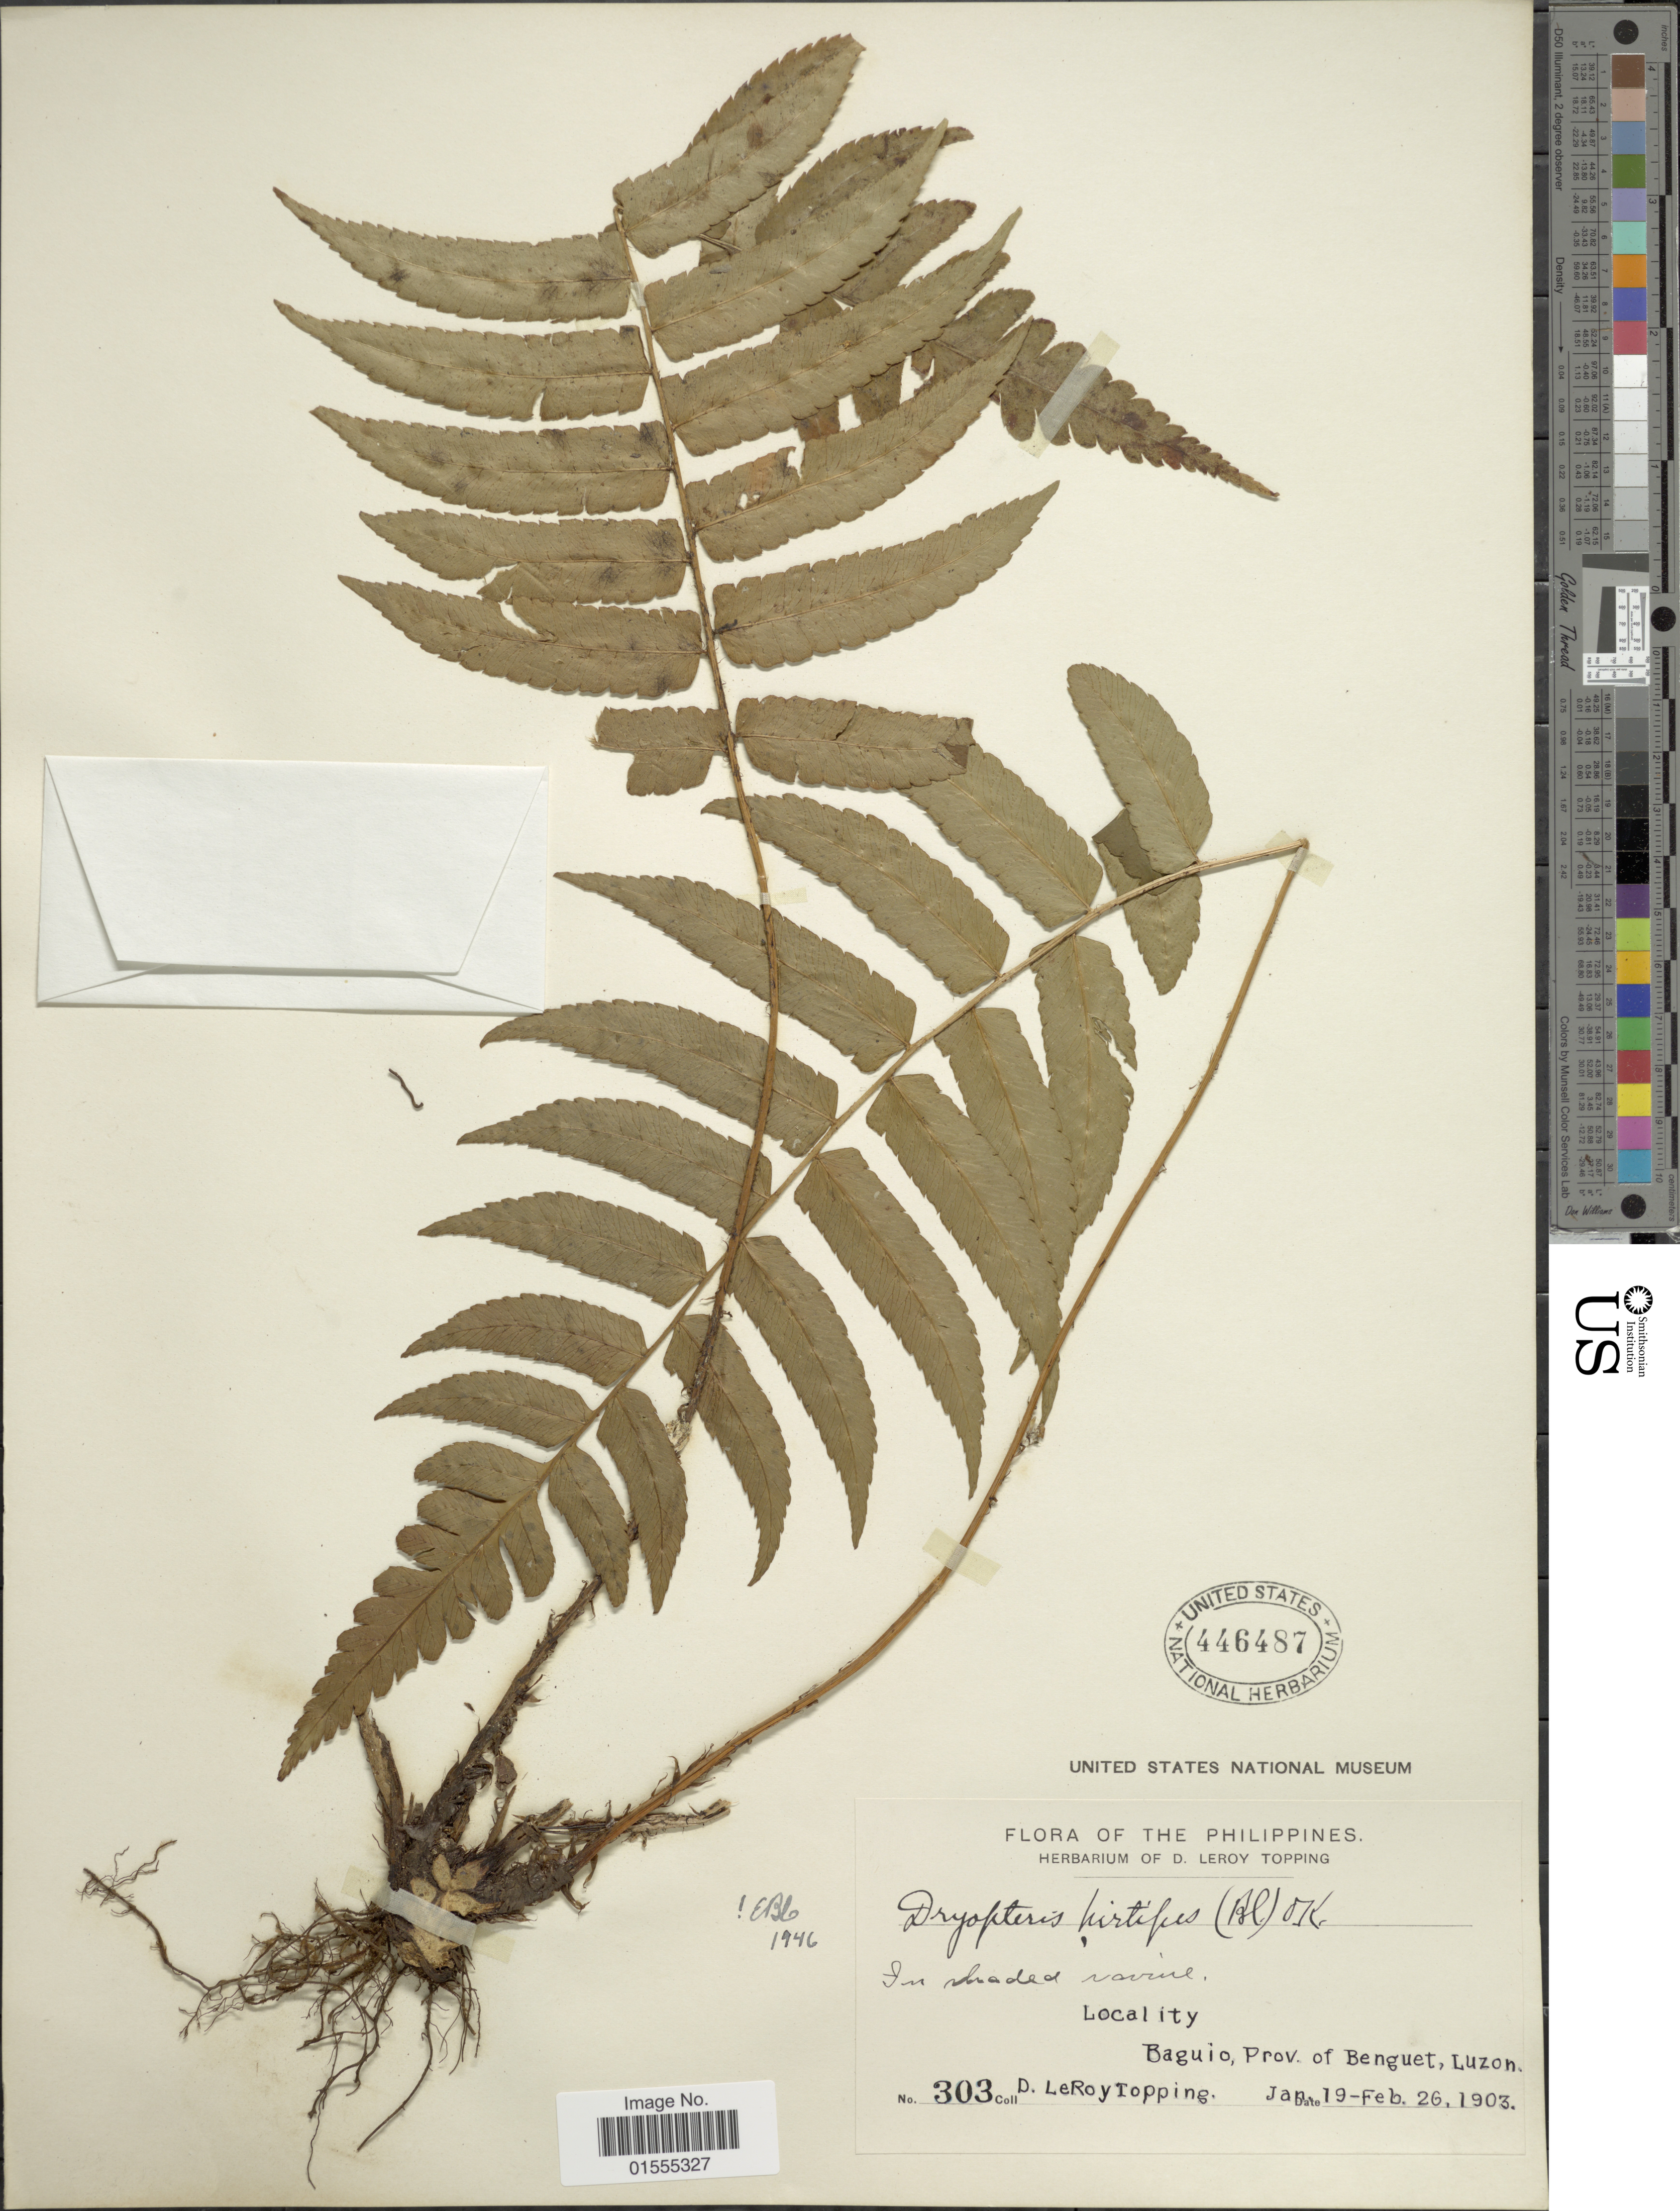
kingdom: Plantae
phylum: Tracheophyta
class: Polypodiopsida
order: Polypodiales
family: Dryopteridaceae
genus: Dryopteris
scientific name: Dryopteris hirtipes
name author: (Blume) Kuntze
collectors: D. L. Topping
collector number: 303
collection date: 1903-01-19/1903-02-26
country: Philippines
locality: Baguio, prov. of Benguet, Luzon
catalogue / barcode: US 446487